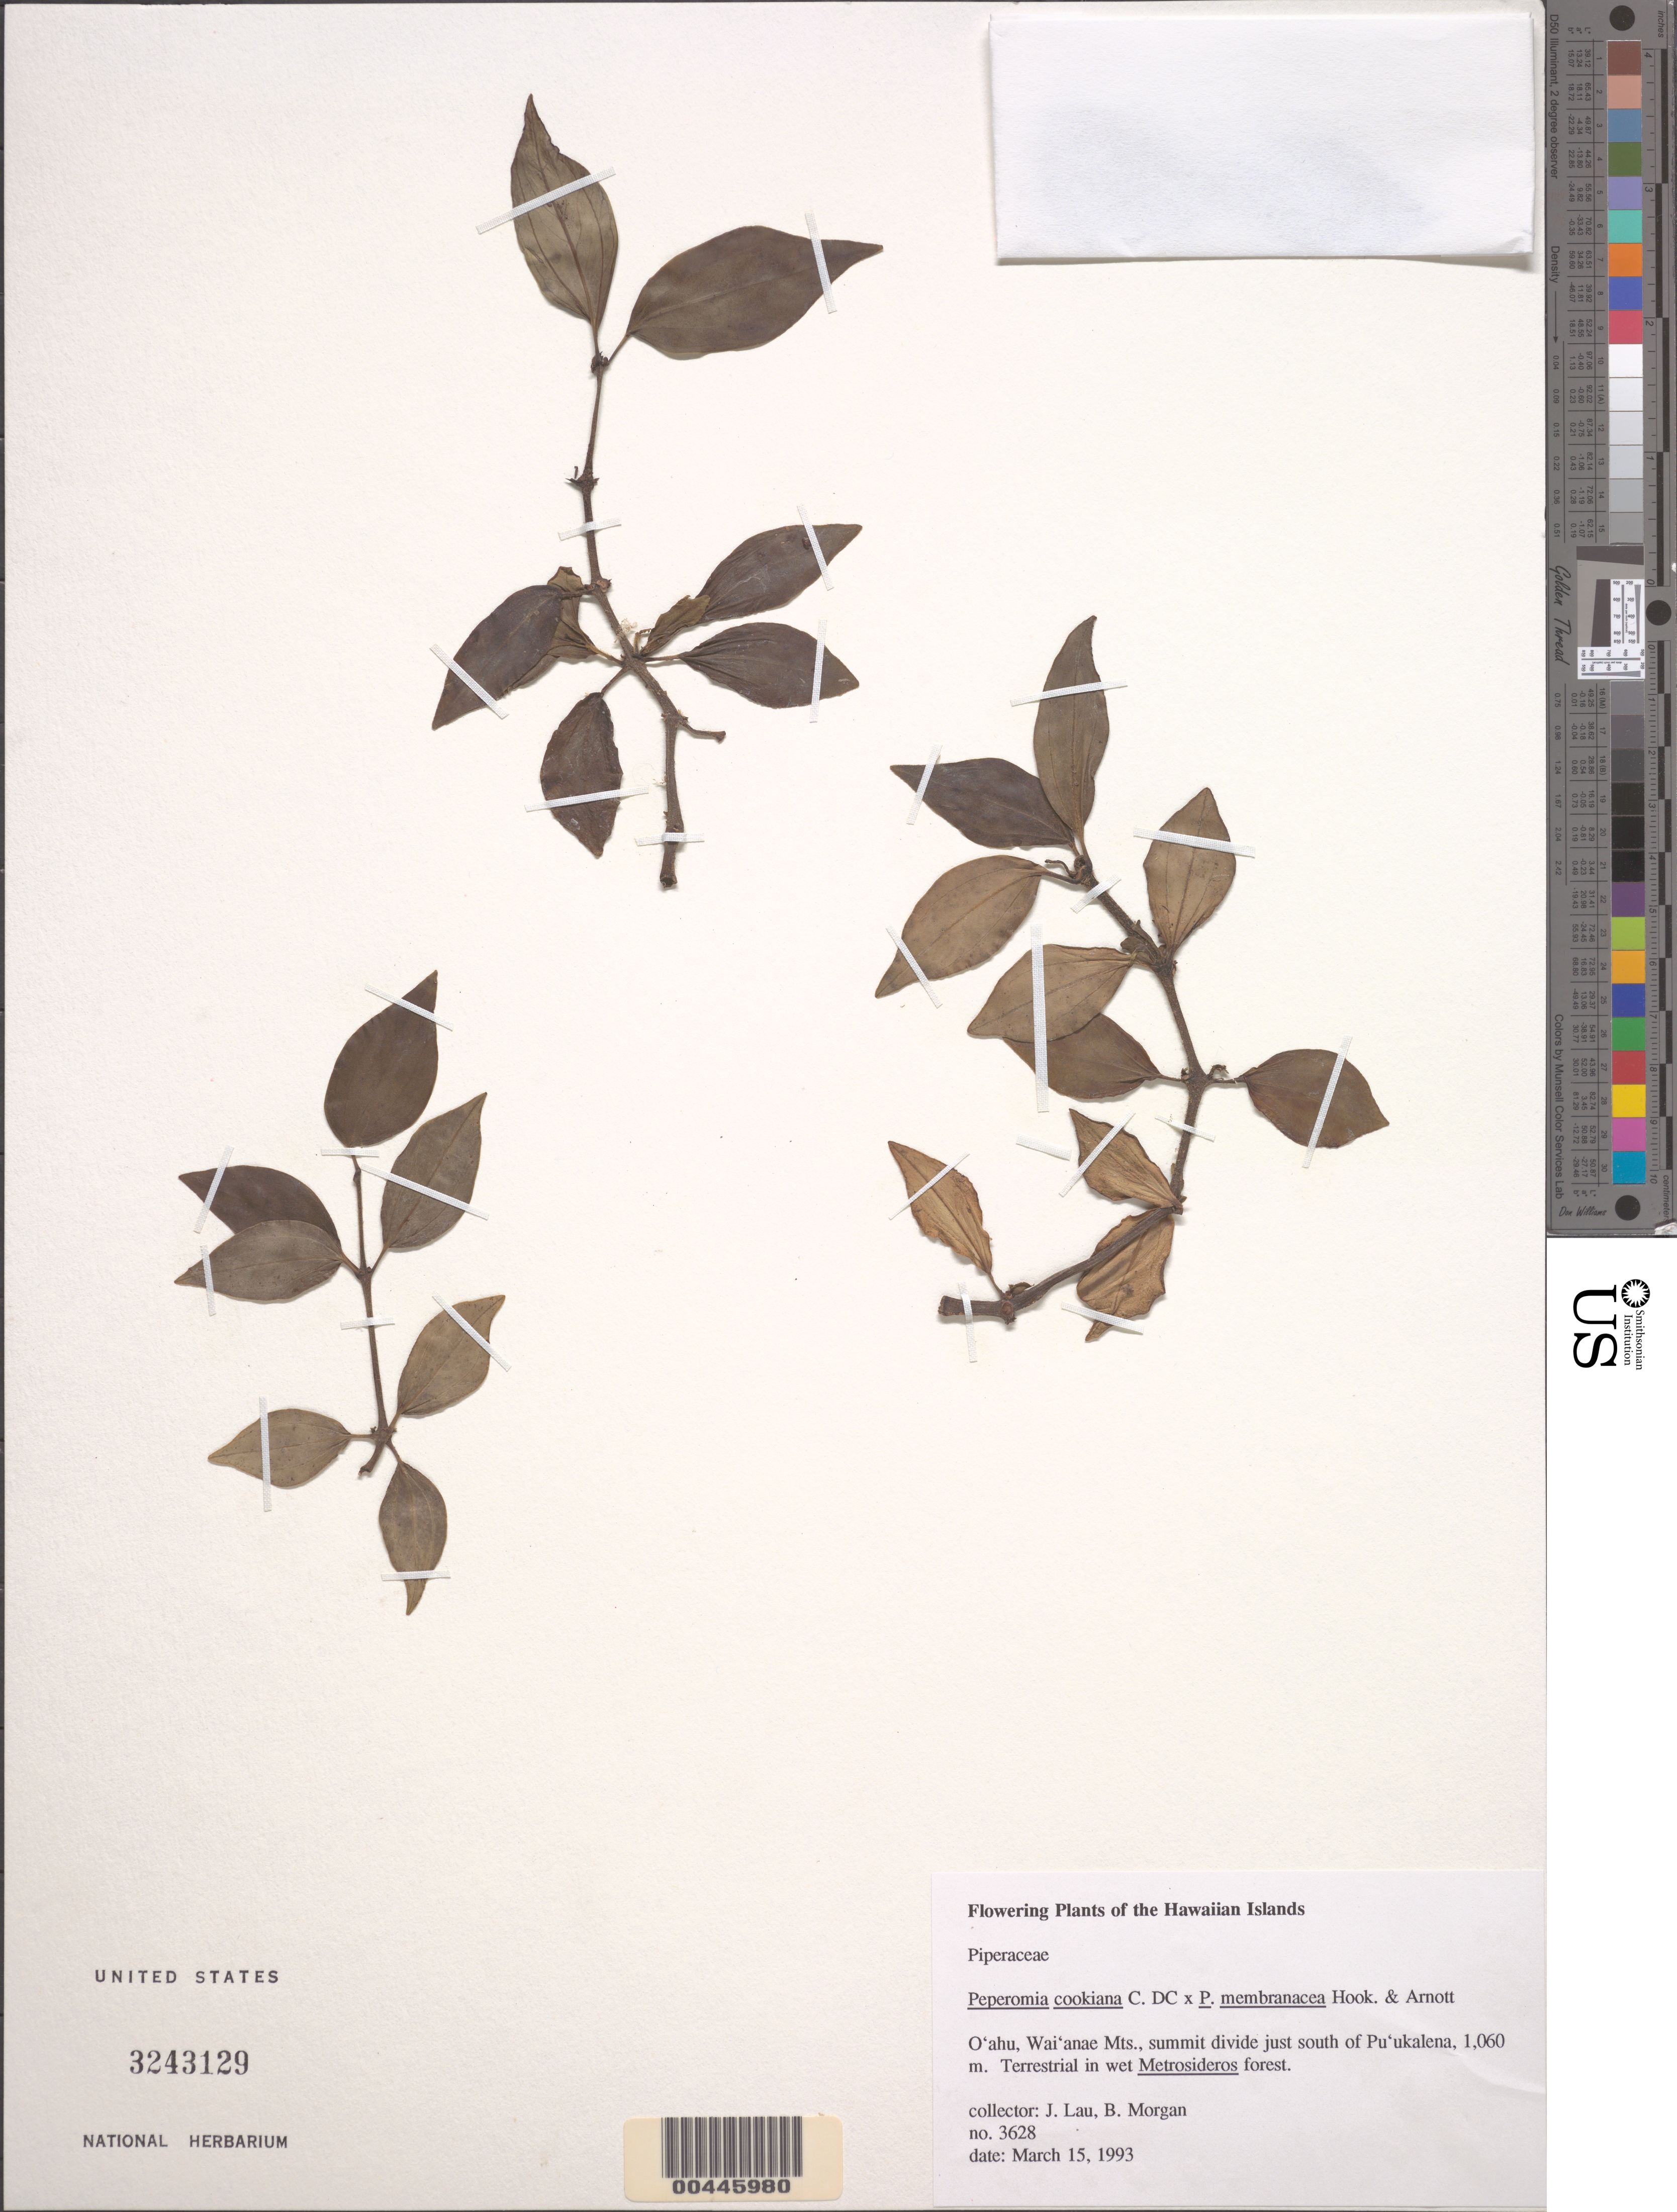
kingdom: Plantae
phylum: Tracheophyta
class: Magnoliopsida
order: Piperales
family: Piperaceae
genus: Peperomia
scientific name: Peperomia cookiana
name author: C. DC.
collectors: J. Lau & B. Morgan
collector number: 3628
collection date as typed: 15 Mar 1993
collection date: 1993-03-15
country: United States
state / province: Hawaii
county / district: Honolulu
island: Oahu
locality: Waianae Mts., summit divide just S of Puukalena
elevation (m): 1060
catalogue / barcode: US 3243129